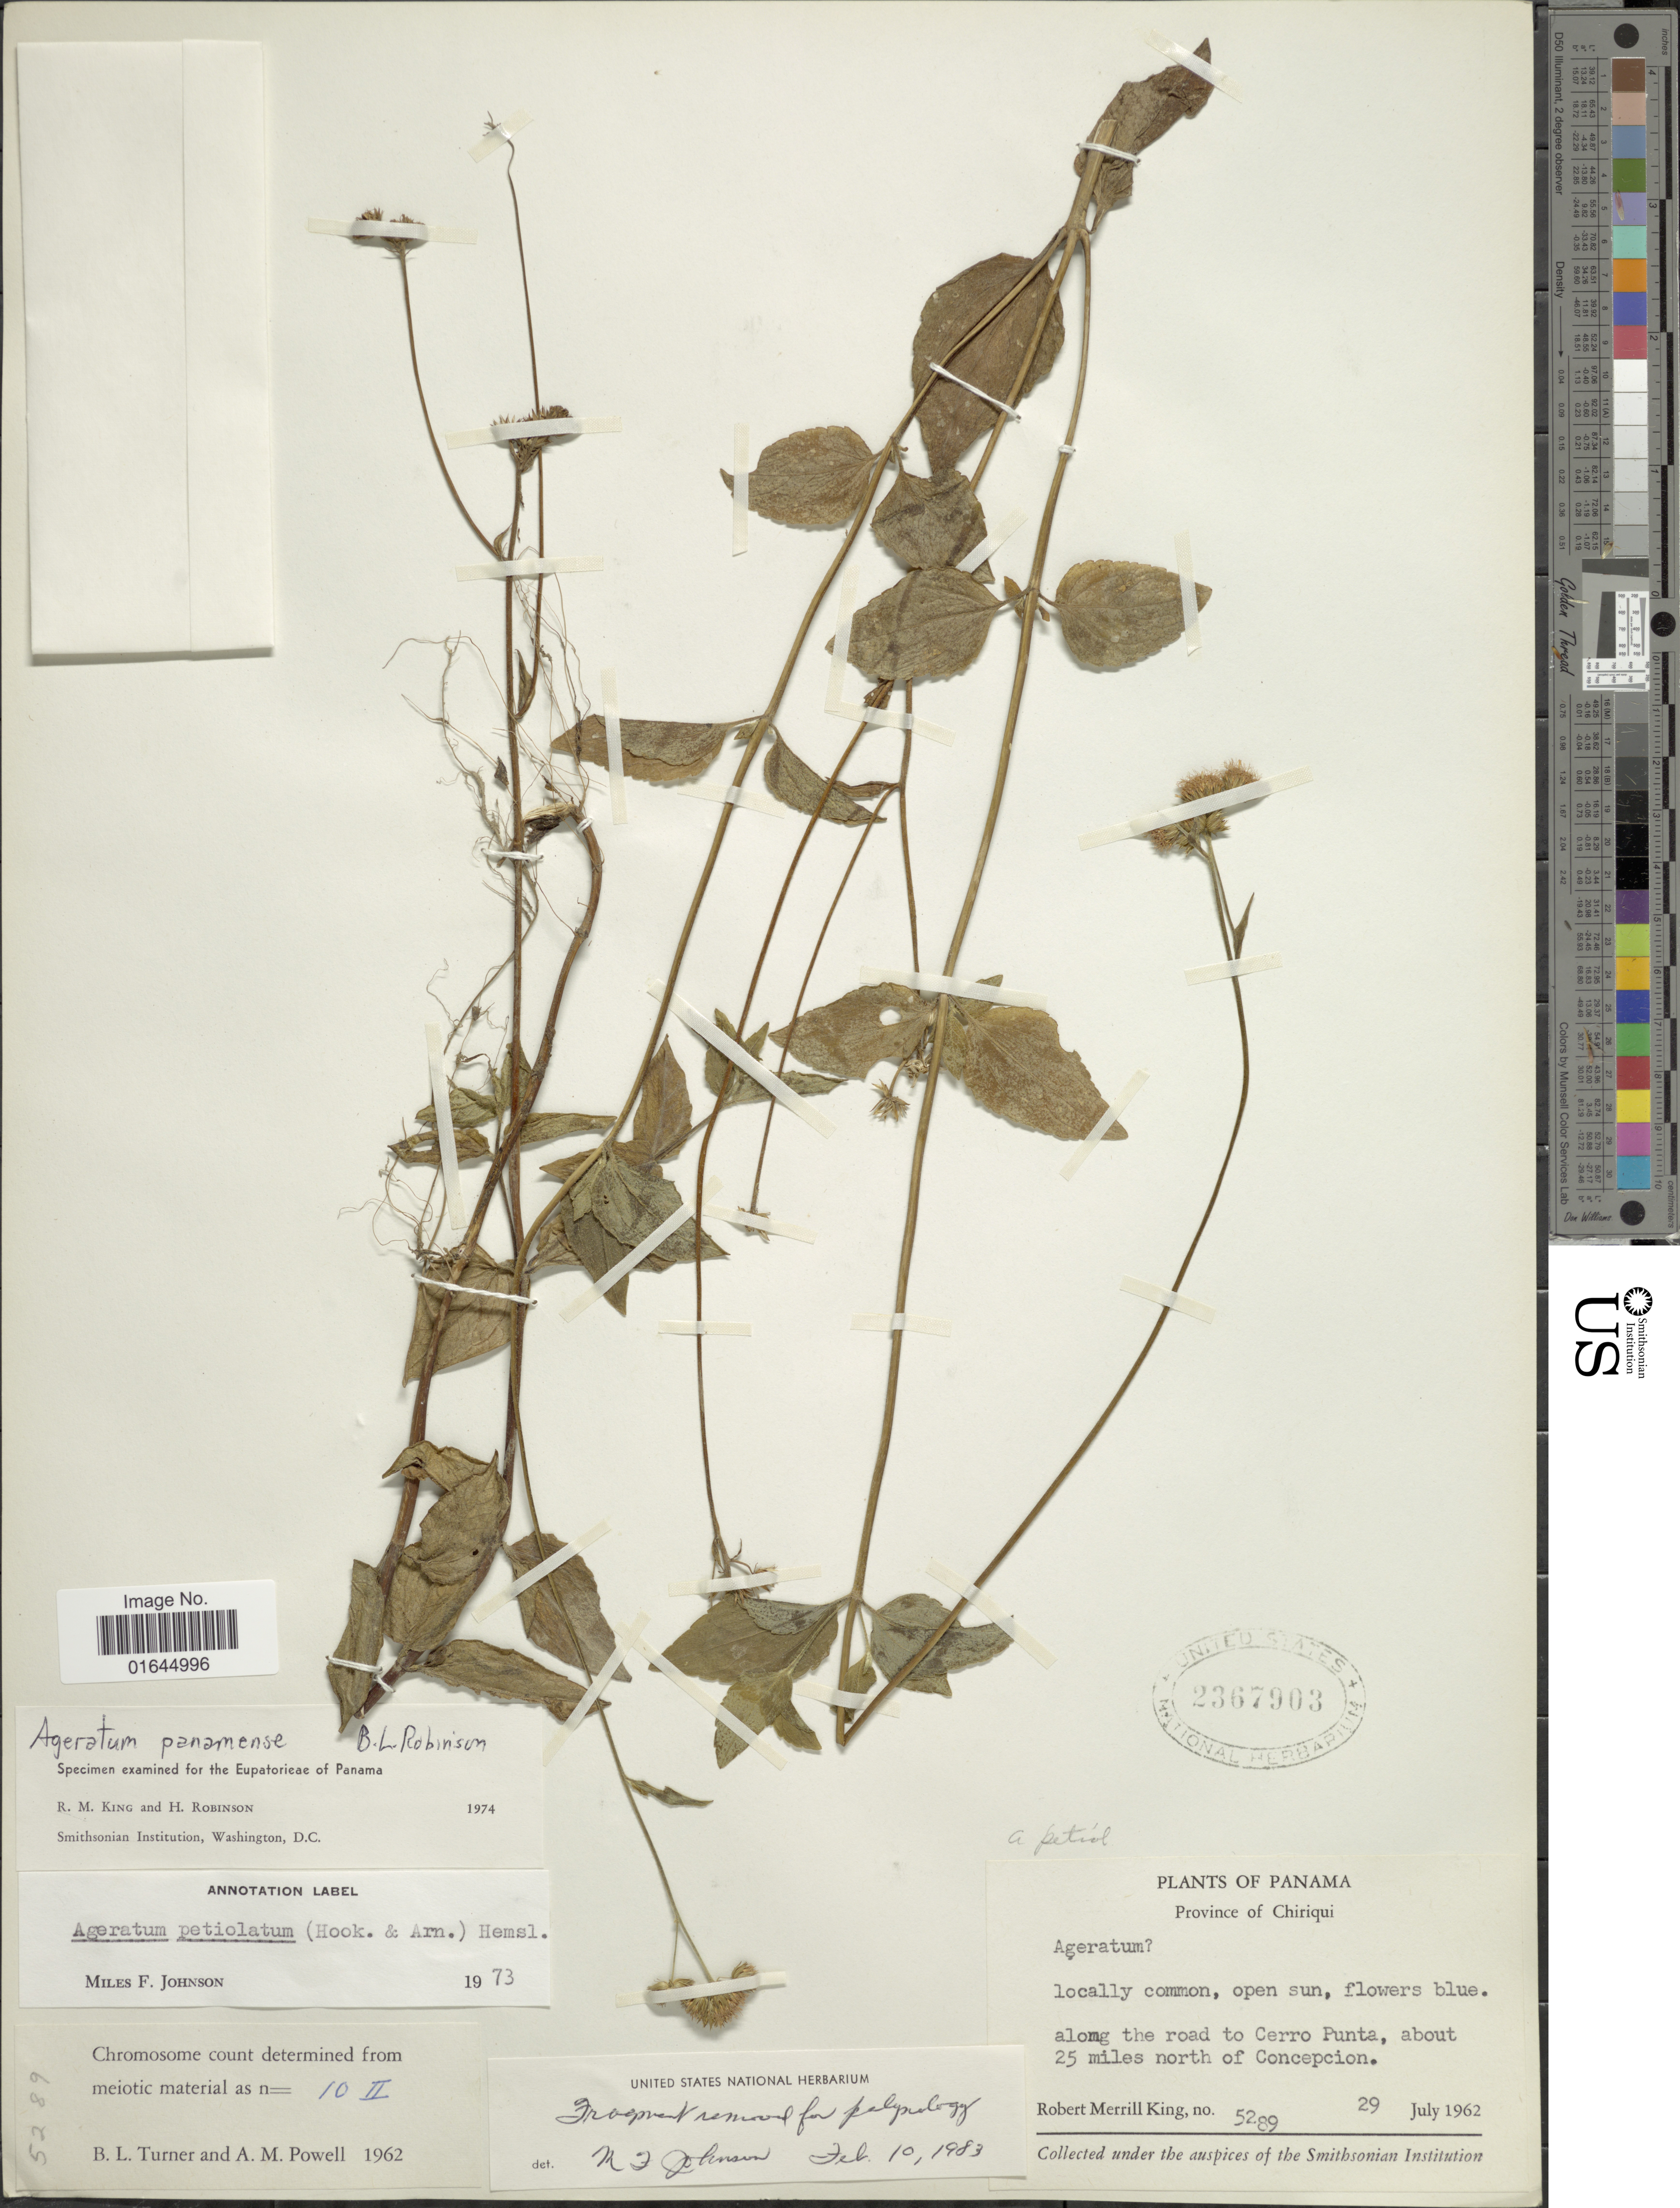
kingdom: Plantae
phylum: Tracheophyta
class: Magnoliopsida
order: Asterales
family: Asteraceae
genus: Ageratum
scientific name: Ageratum panamense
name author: B.L. Rob.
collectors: R. M. King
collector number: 5289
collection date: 1962-07-29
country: Panama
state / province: Chiriqui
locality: Along the road to Cerro Punta, about 25 miles north of Cencepcion.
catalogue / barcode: US 2367903